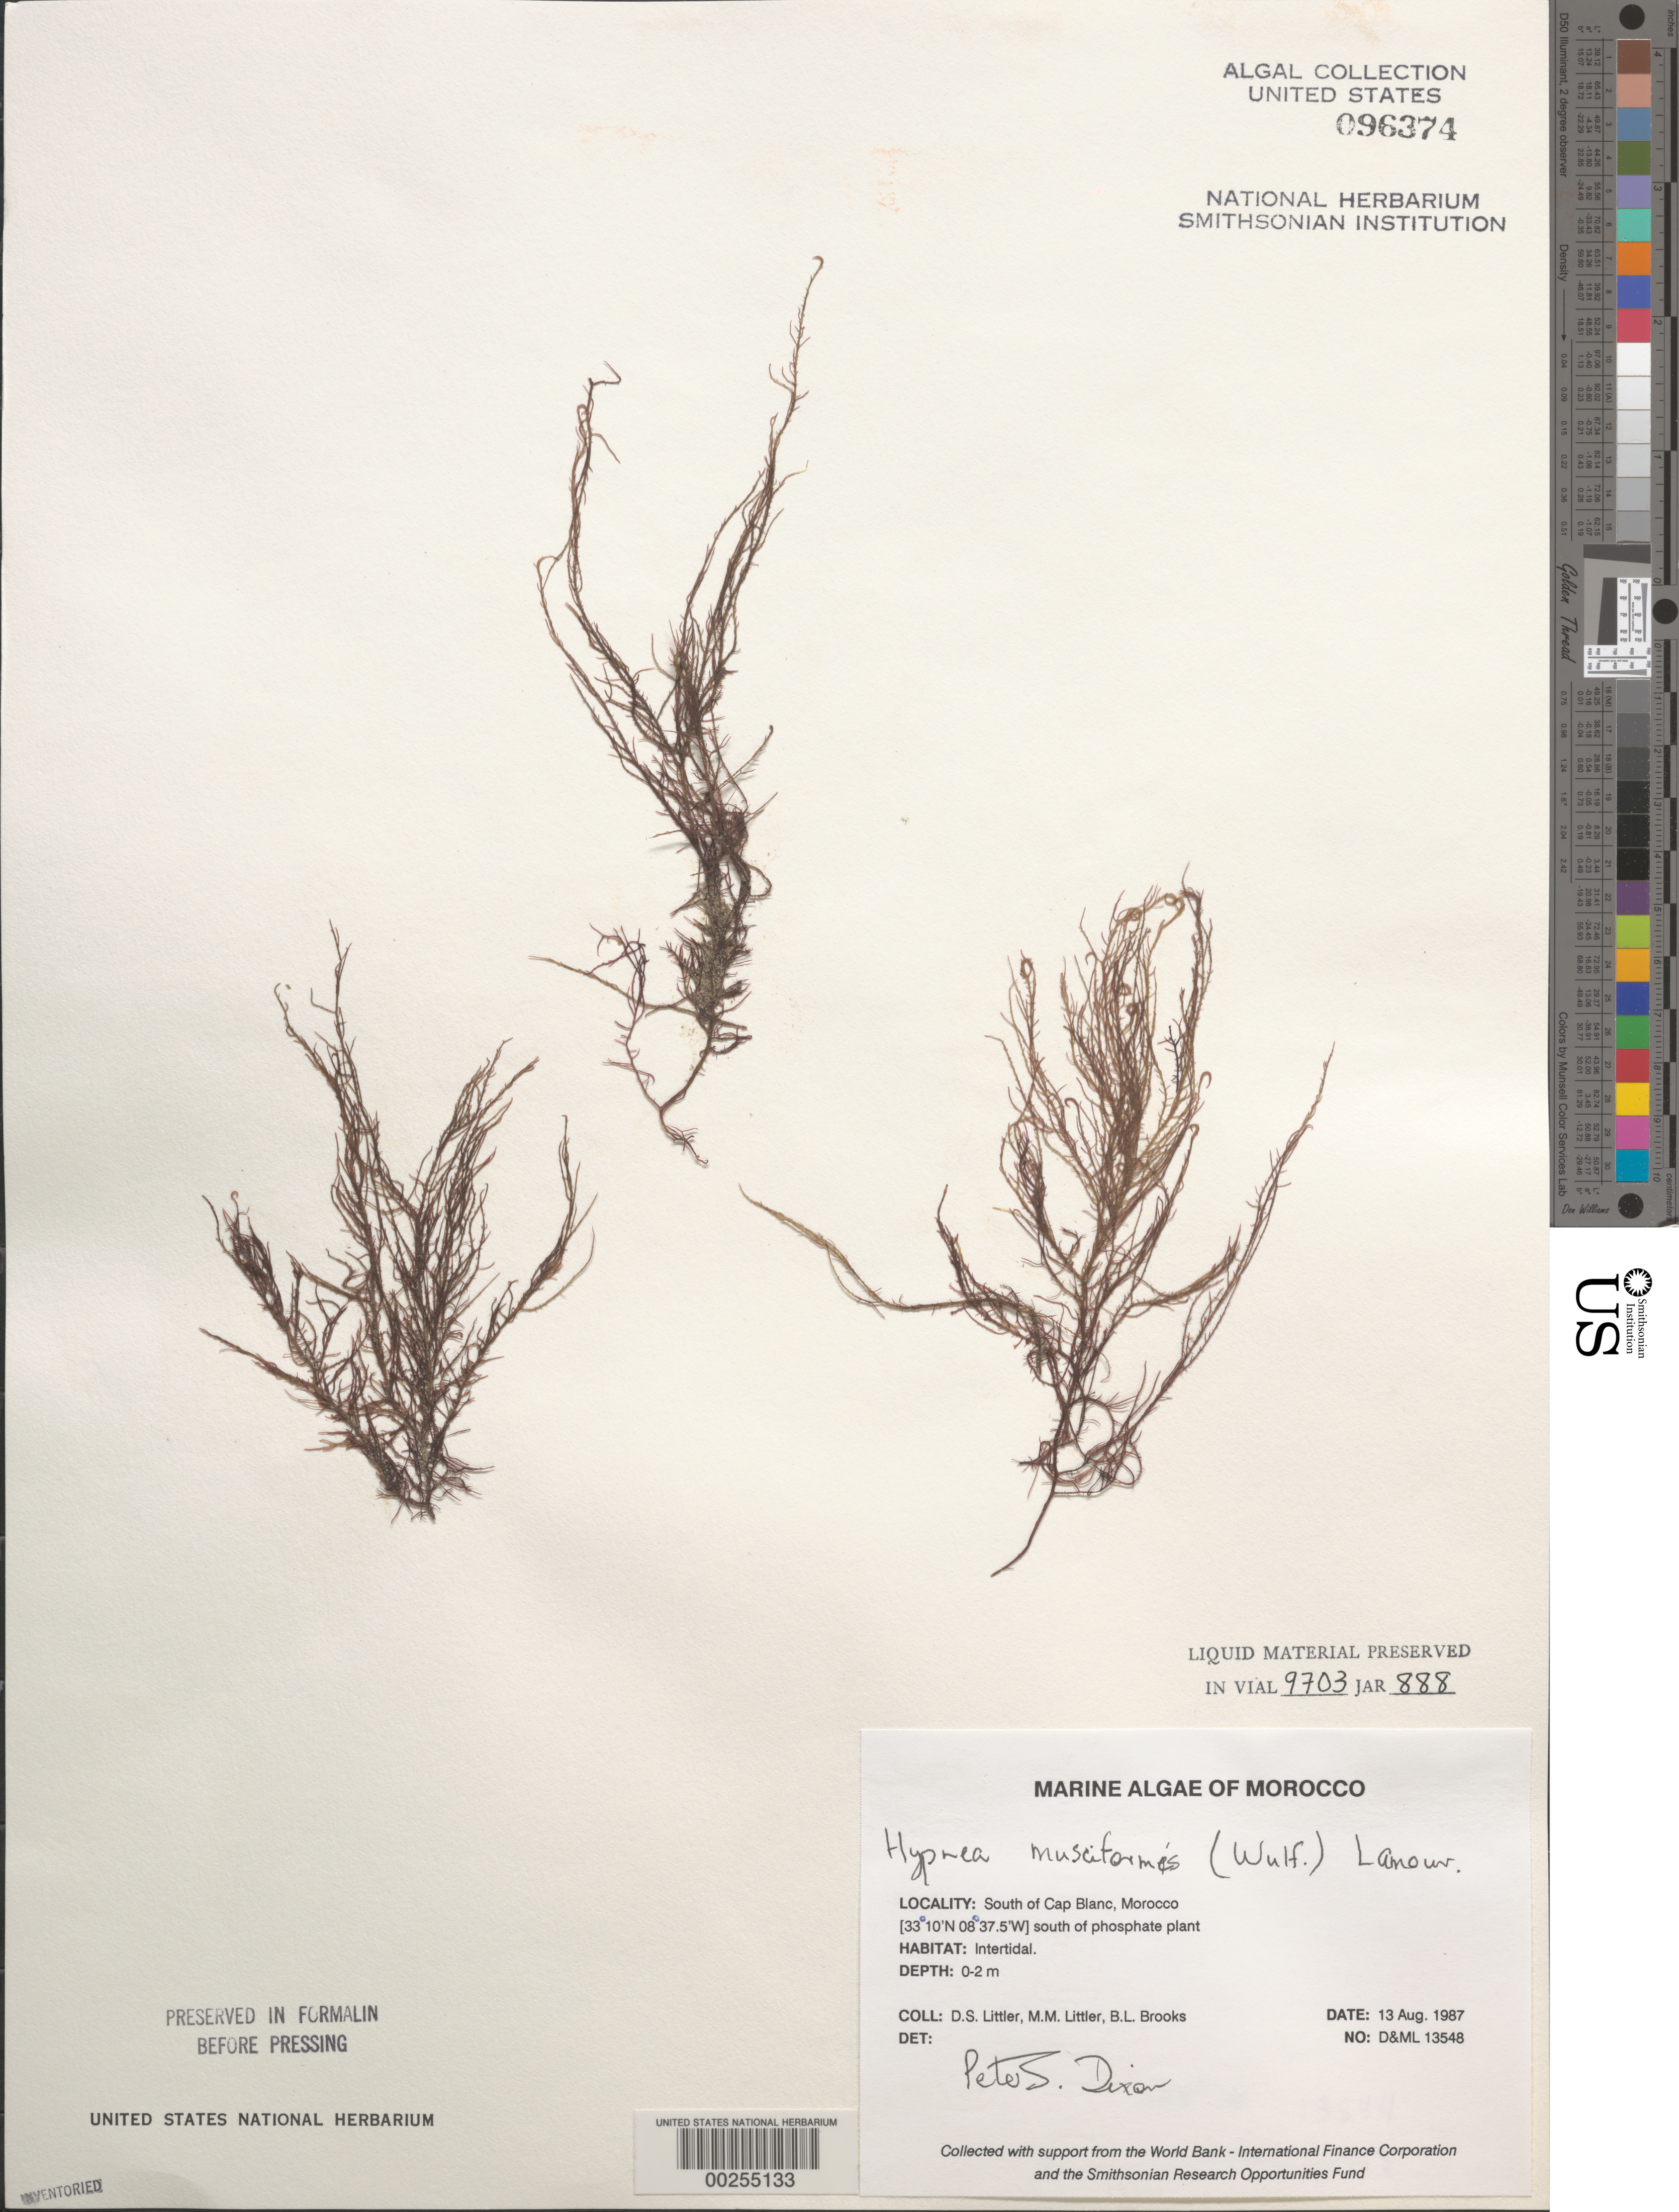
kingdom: Plantae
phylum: Rhodophyta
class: Florideophyceae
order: Gigartinales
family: Cystocloniaceae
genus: Hypnea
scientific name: Hypnea musciformis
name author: (Wulfen) J.V.Lamouroux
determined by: Dixon, P. S.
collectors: D. S. Littler, M. M. Littler & B. Brooks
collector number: D&ML 13548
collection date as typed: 13 Aug 1987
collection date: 1987-08-13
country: Morocco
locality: South of Cap Blanc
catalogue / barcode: US 96374